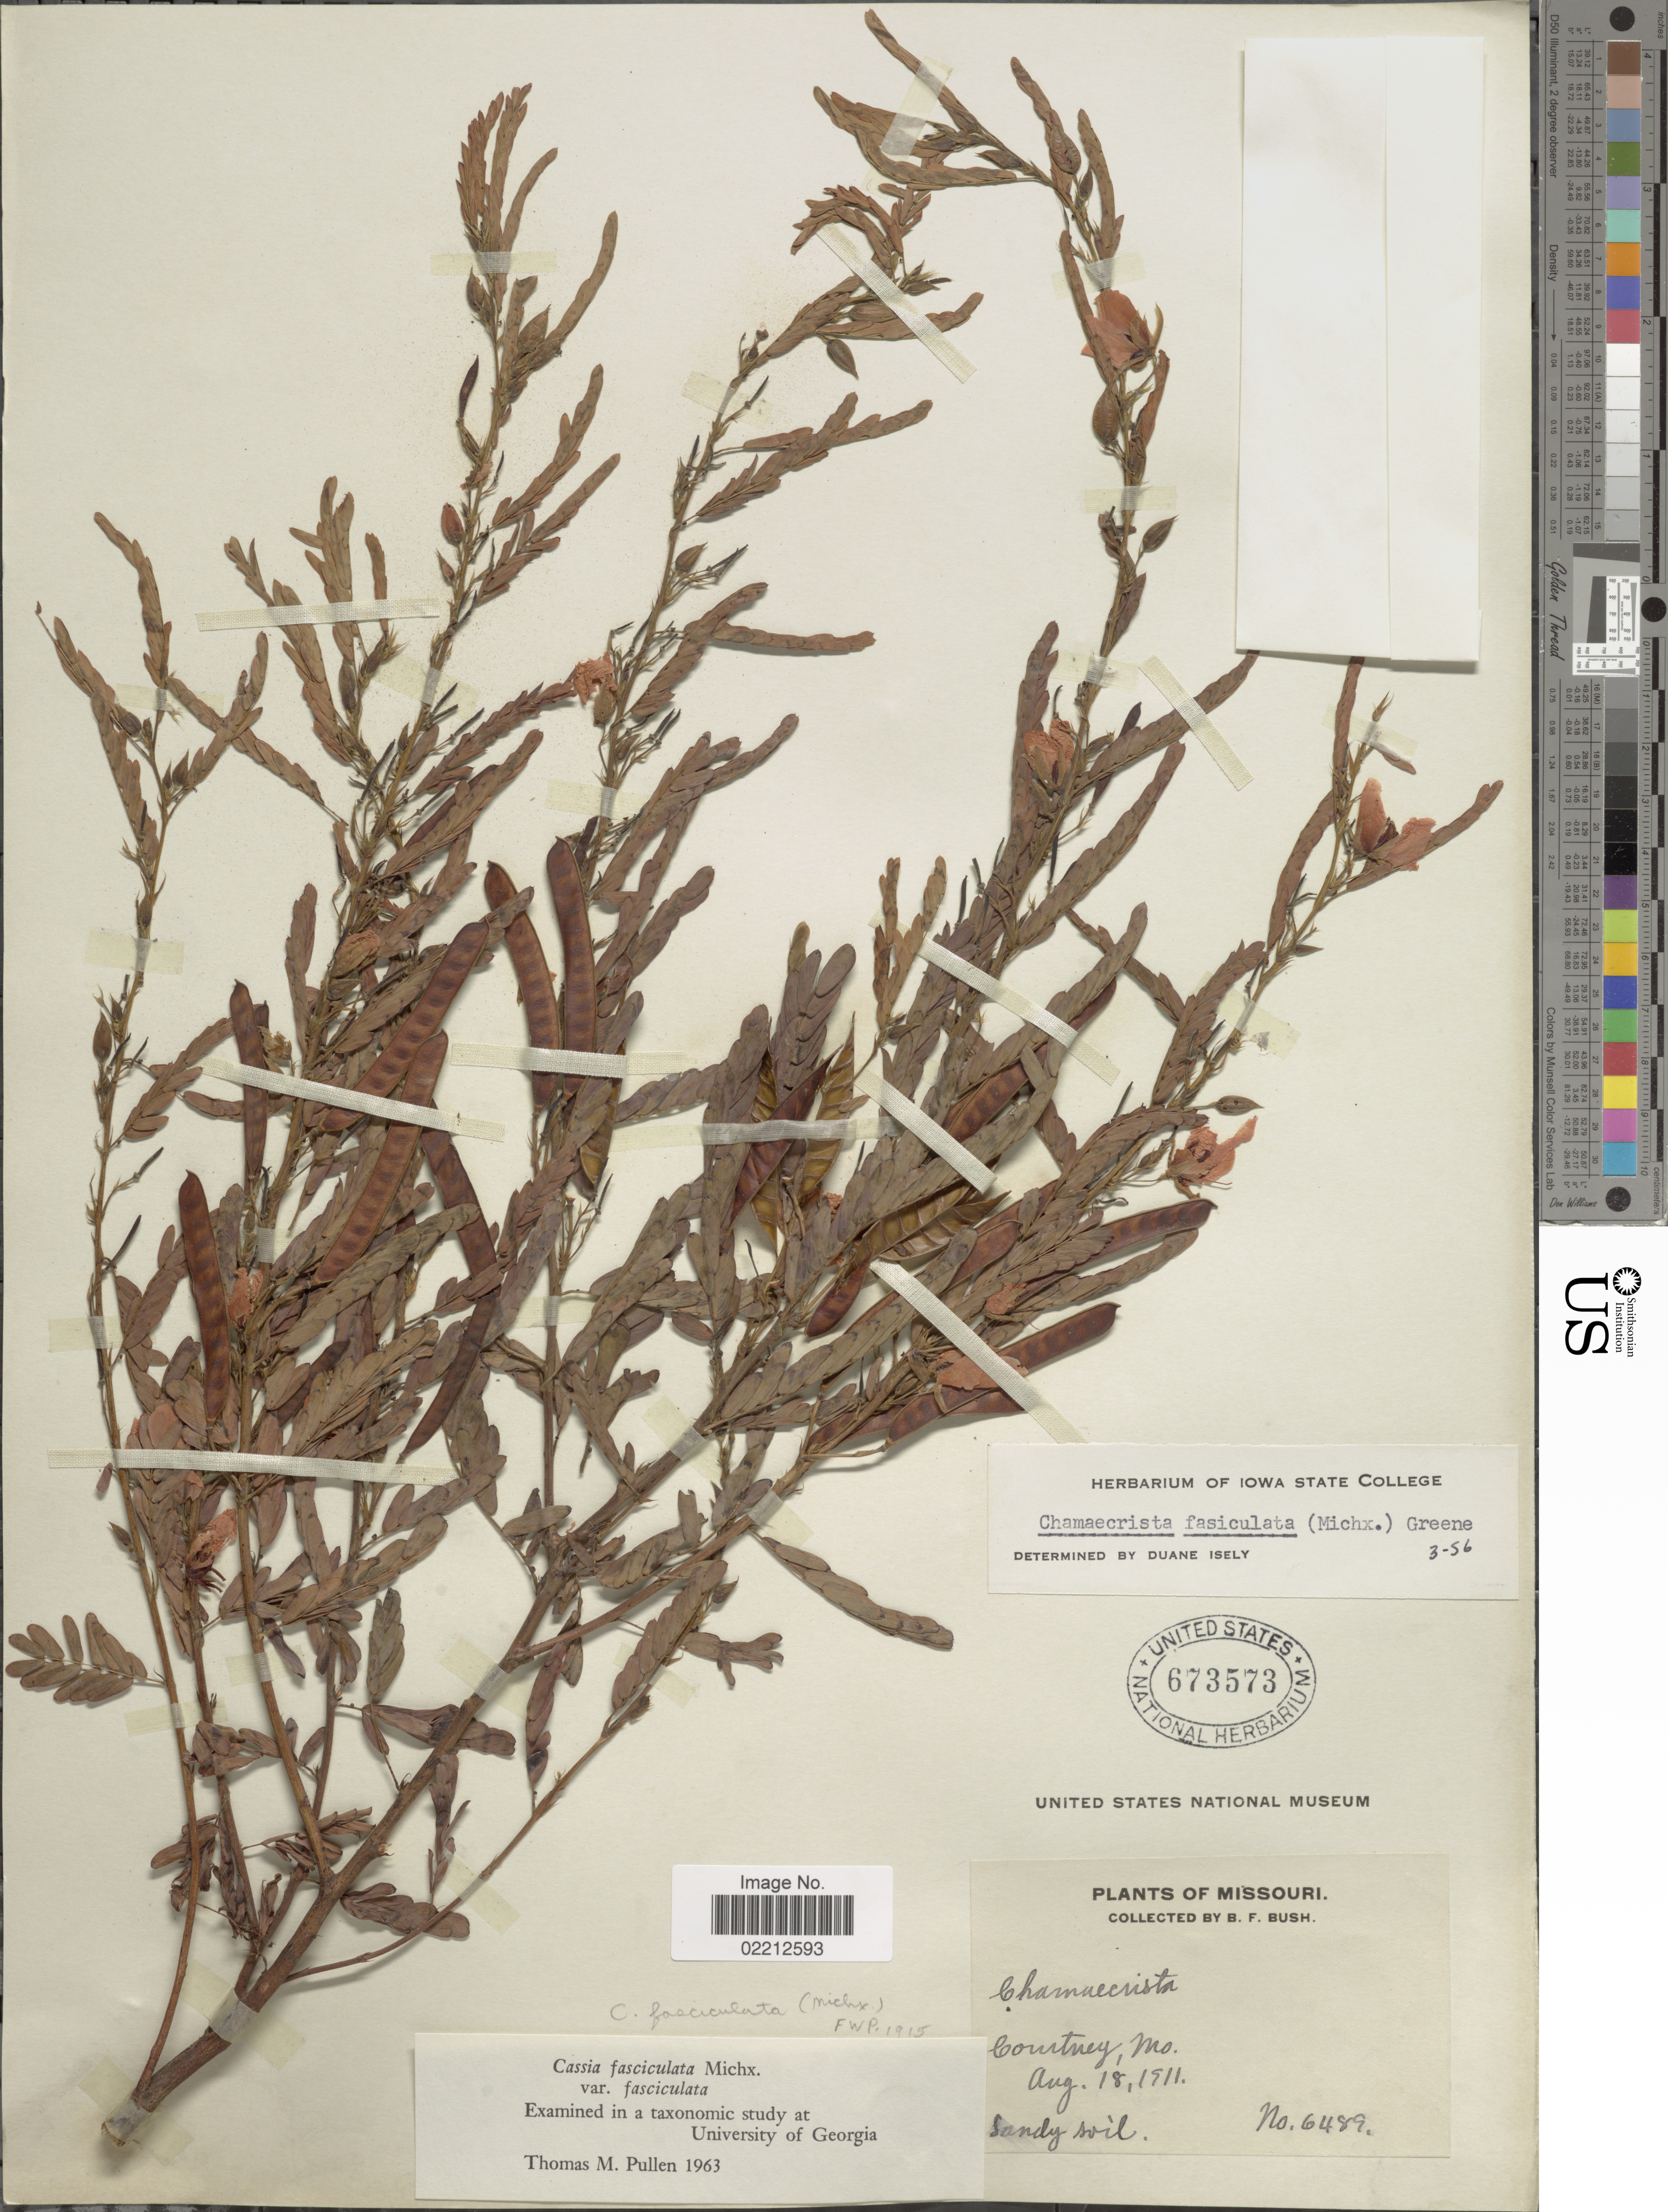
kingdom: Plantae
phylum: Tracheophyta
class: Magnoliopsida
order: Fabales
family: Fabaceae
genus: Chamaecrista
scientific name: Chamaecrista fasciculata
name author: (Michx.) Greene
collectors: B. F. Bush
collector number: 6489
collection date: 1911-08-18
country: United States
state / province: Missouri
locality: Courtney, Mo.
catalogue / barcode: US 673573